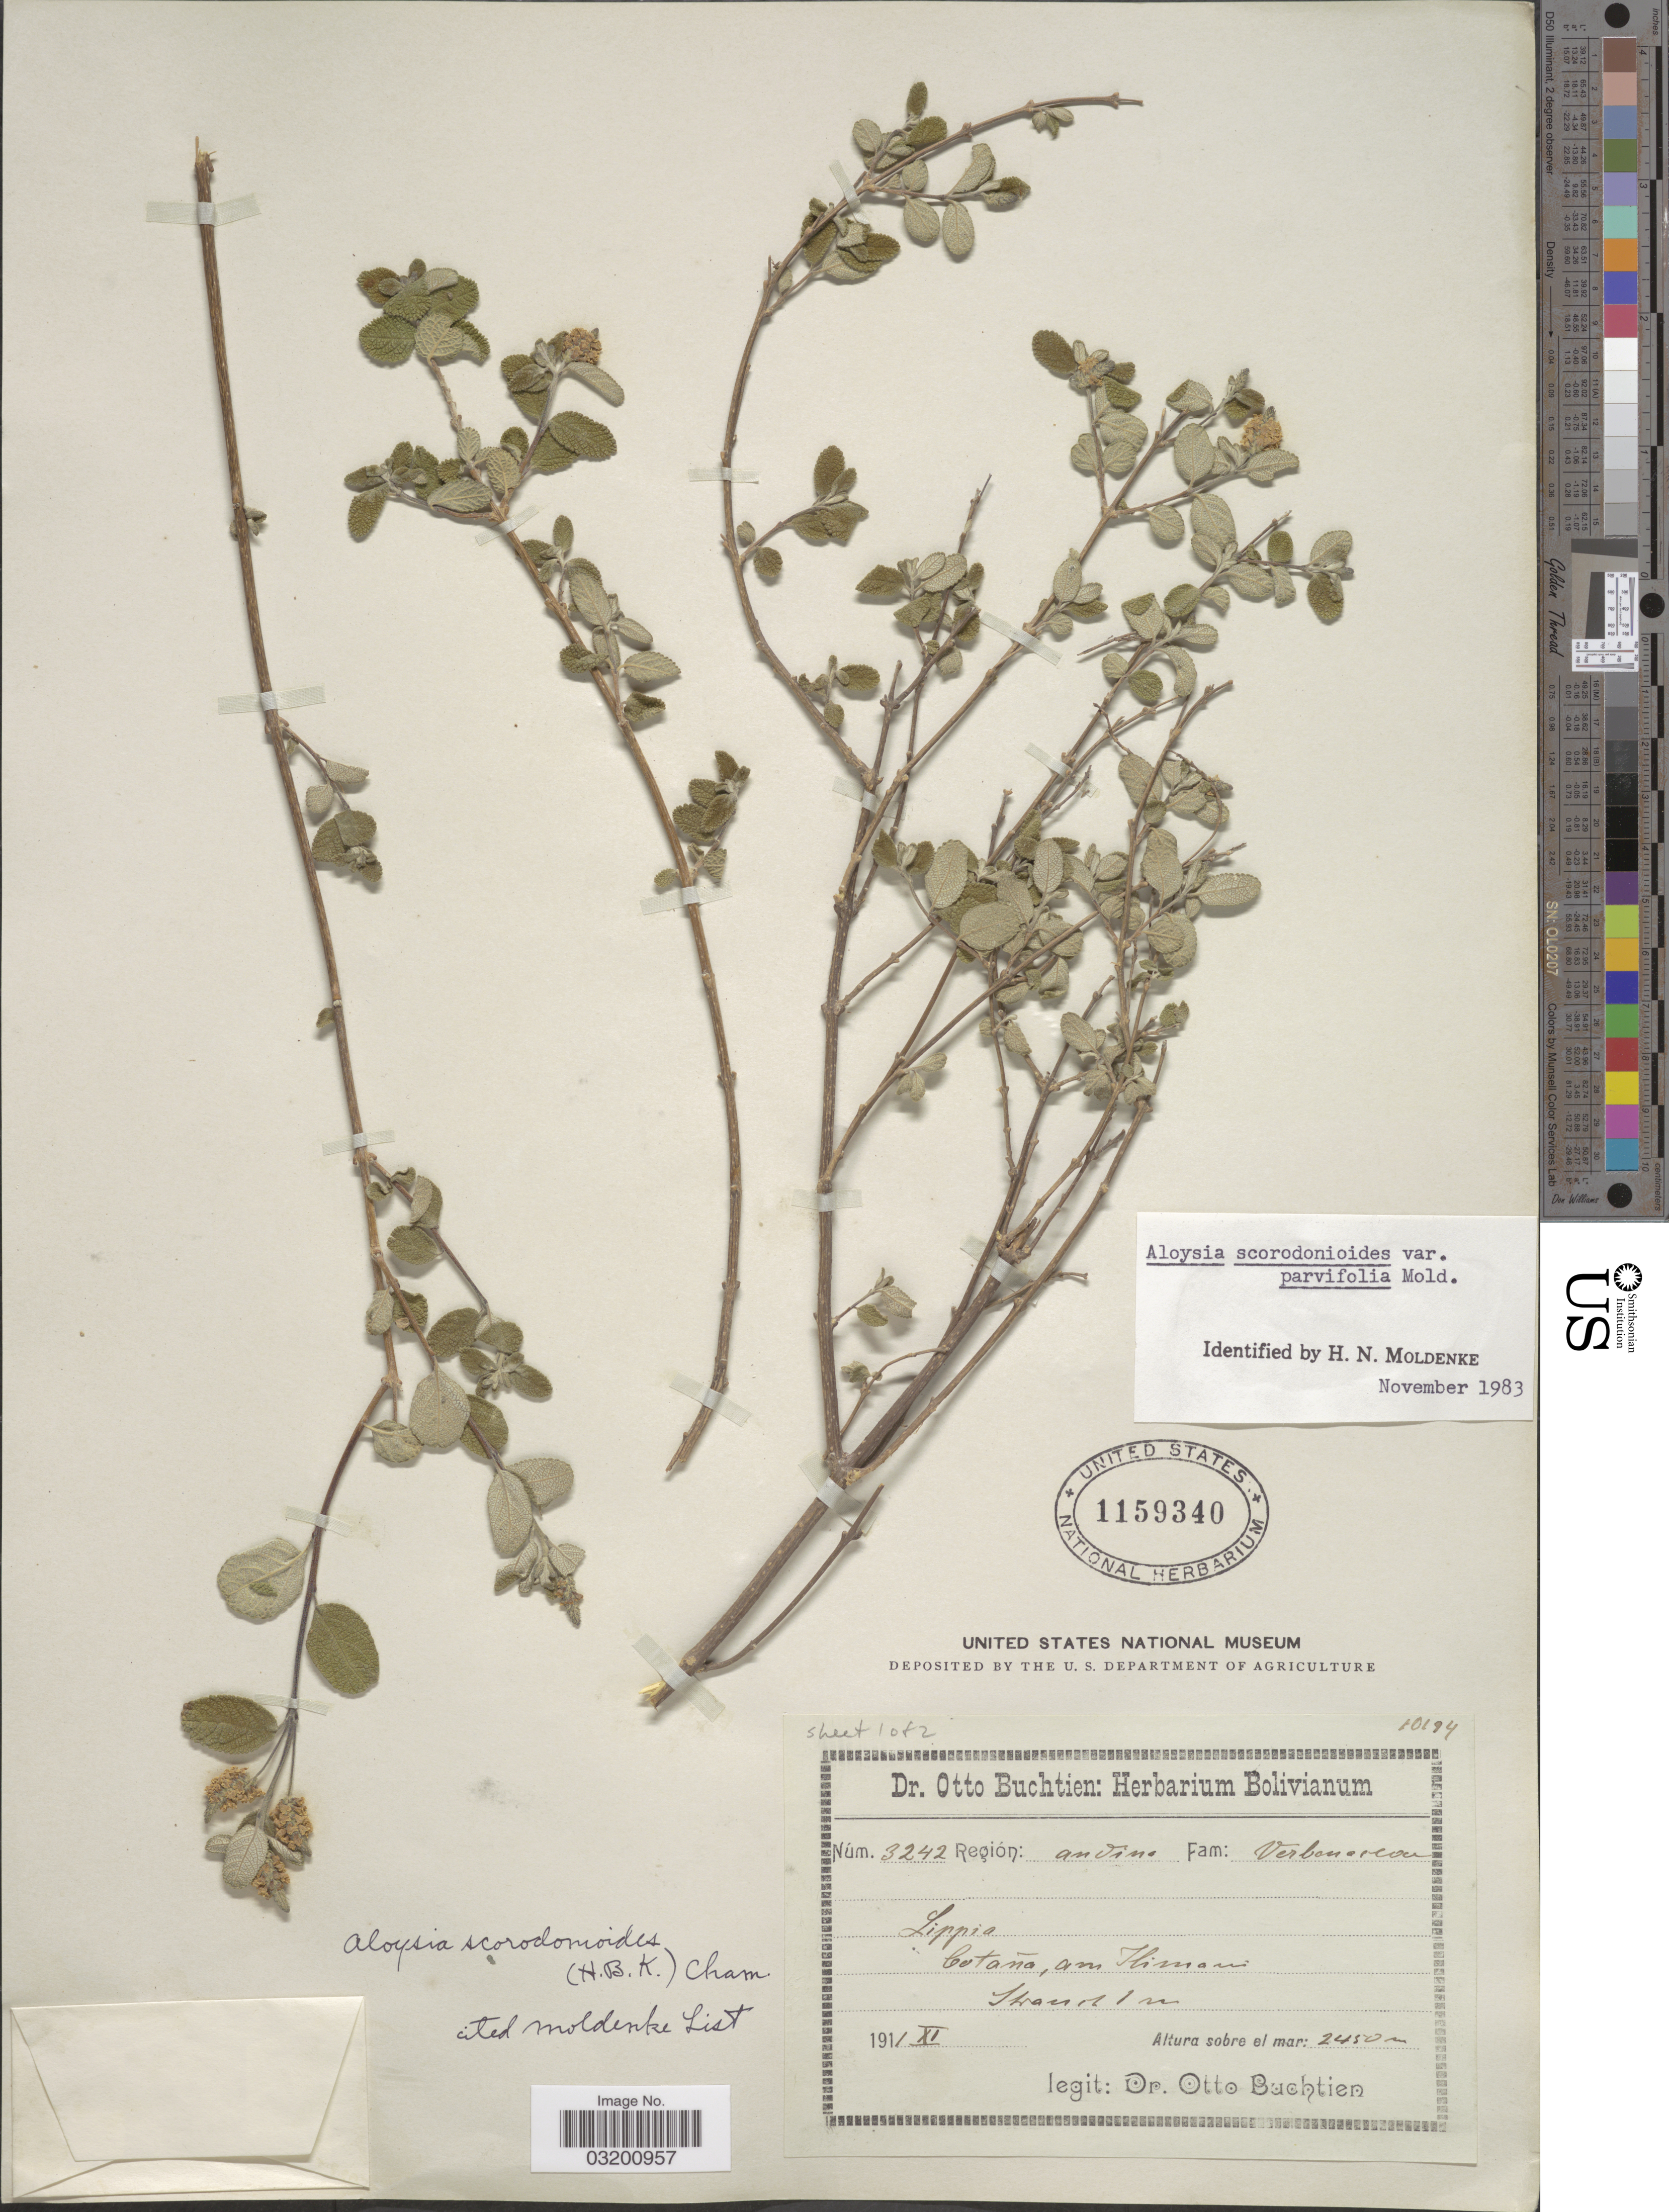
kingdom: Plantae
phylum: Tracheophyta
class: Magnoliopsida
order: Lamiales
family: Verbenaceae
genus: Aloysia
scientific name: Aloysia scorodonioides var. parvifolia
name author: Moldenke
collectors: O. Buchtien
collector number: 3242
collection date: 1911-11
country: Bolivia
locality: Cotaño, am Ilimani.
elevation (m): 2450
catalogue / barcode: US 1159340